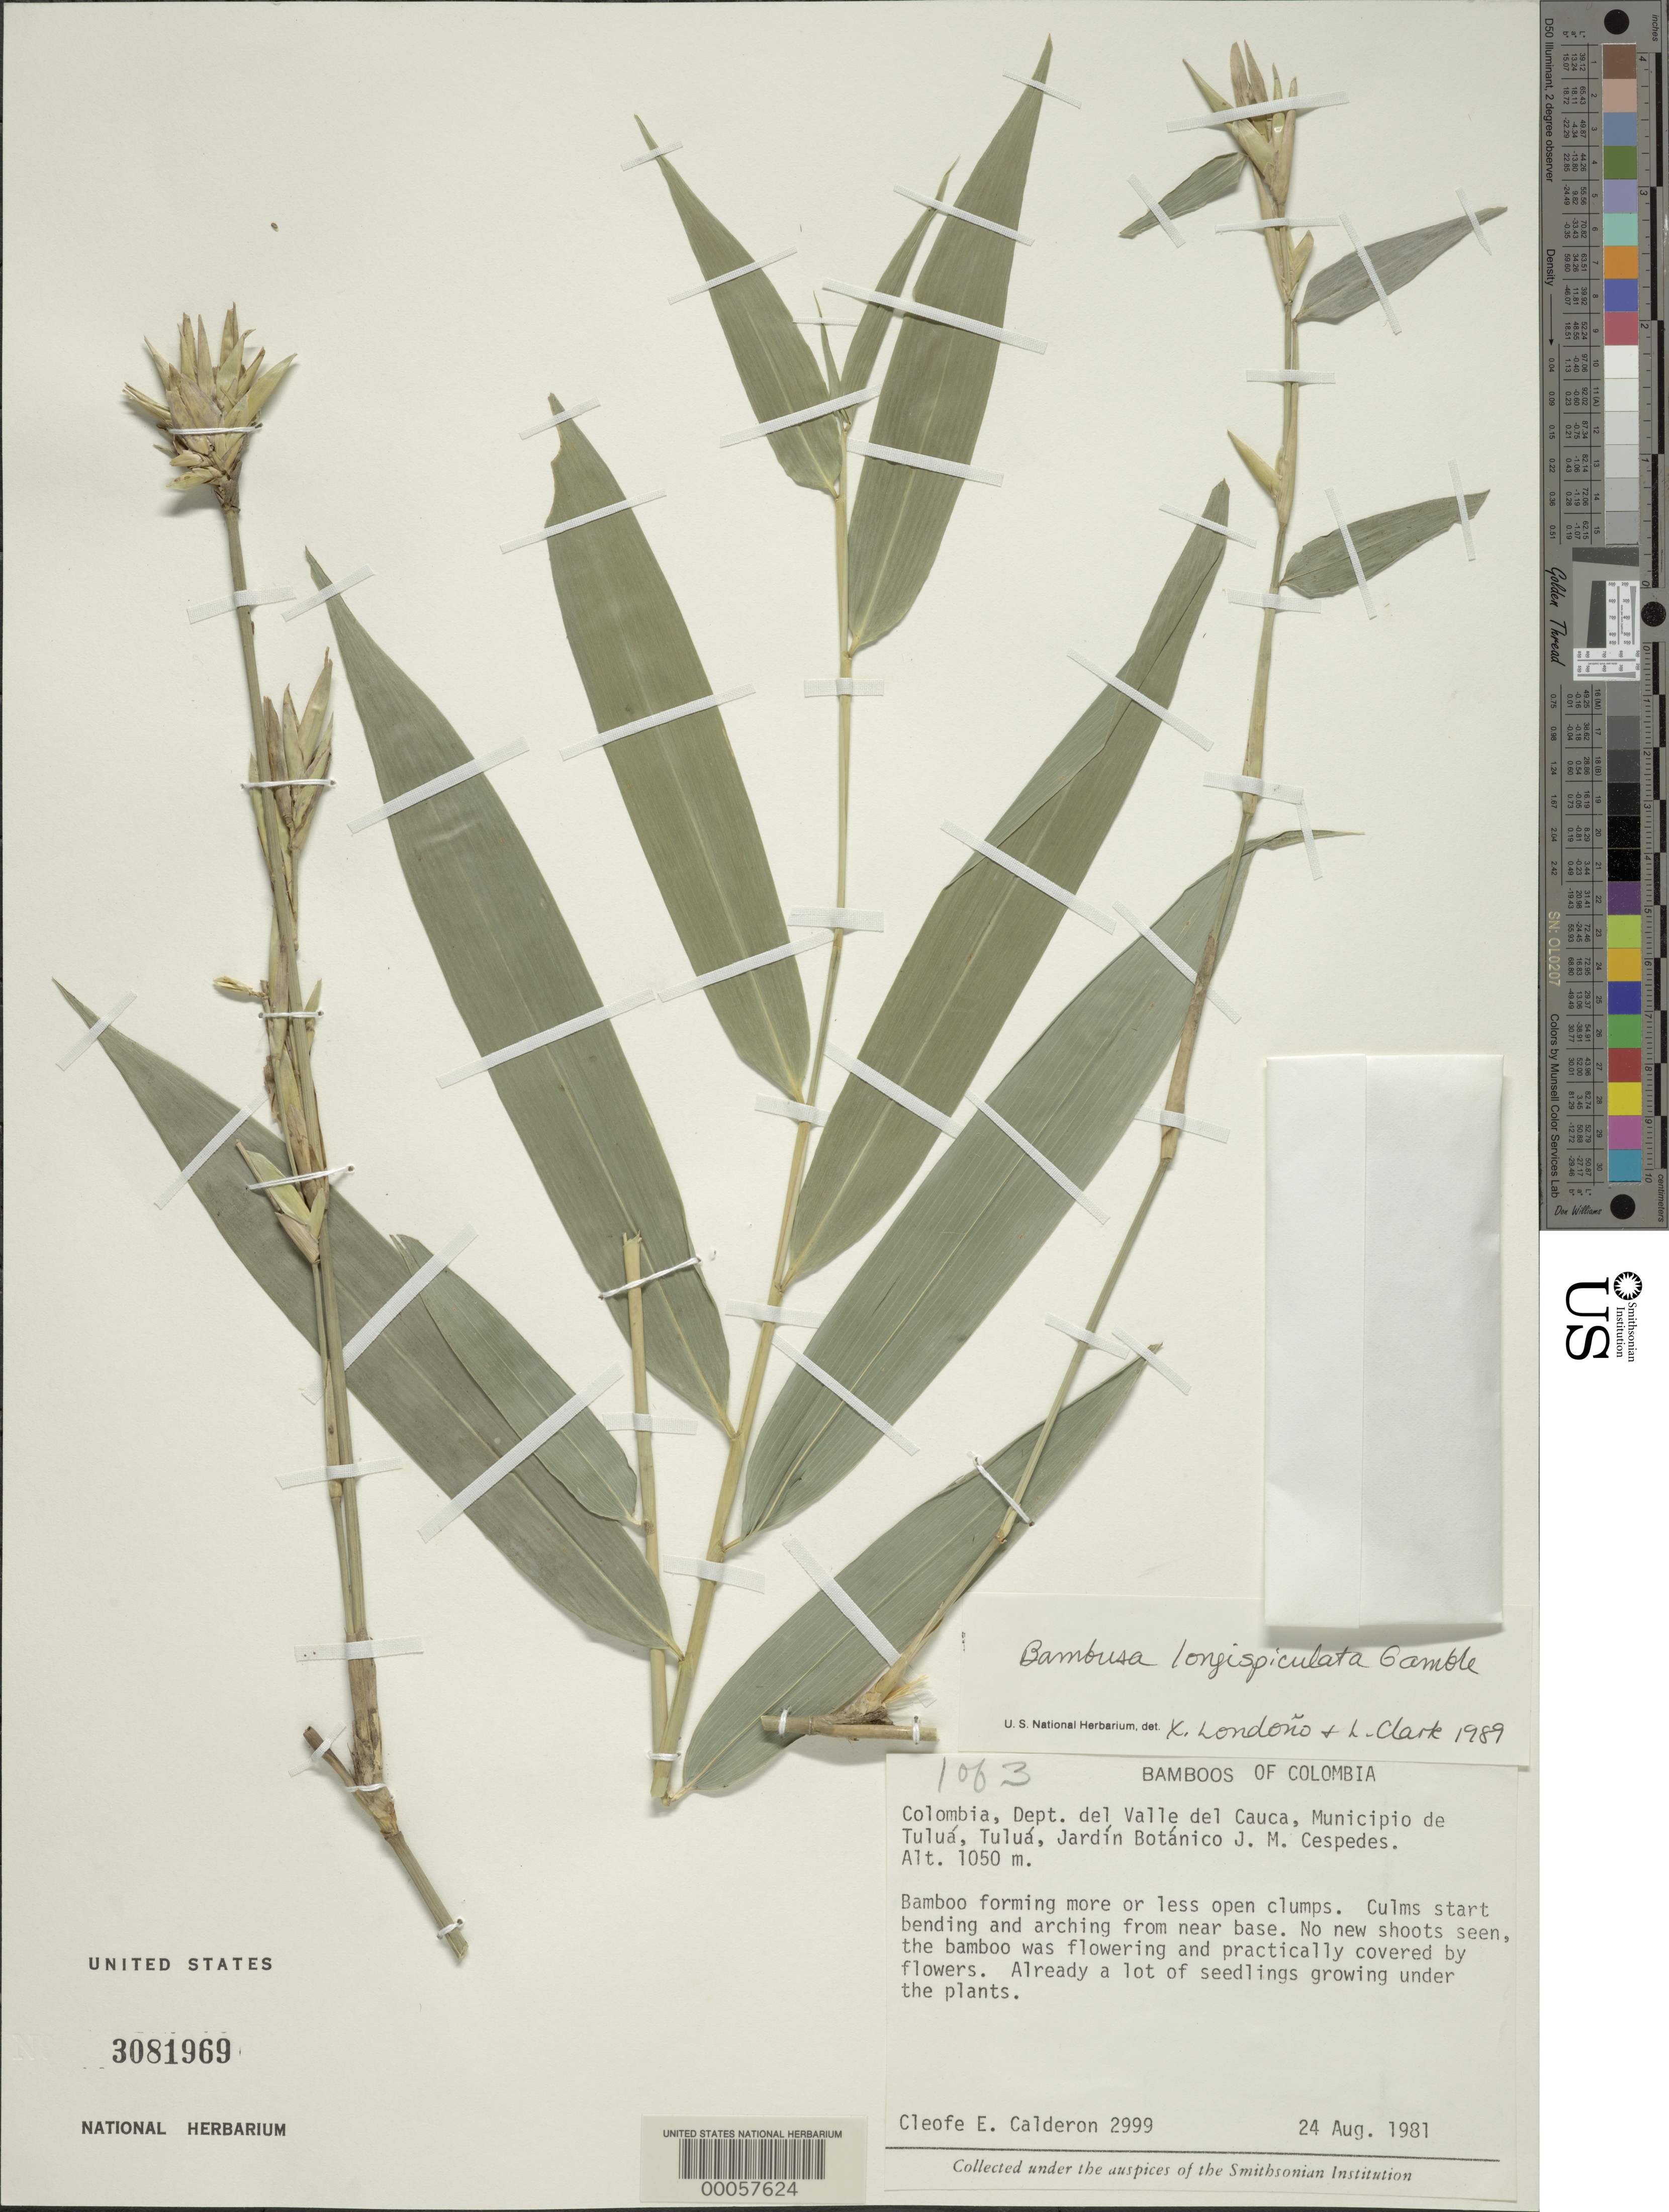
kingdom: Plantae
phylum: Tracheophyta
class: Liliopsida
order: Poales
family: Poaceae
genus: Bambusa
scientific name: Bambusa longispiculata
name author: Gamble ex Brandis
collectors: C. E. Calderón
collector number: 2999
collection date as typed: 24 Aug 1981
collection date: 1981-08-24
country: Colombia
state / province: Valle del Cauca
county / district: Tuluá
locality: Jardin Botanico J.M. Cespedes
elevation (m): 1050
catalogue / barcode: US 3081969